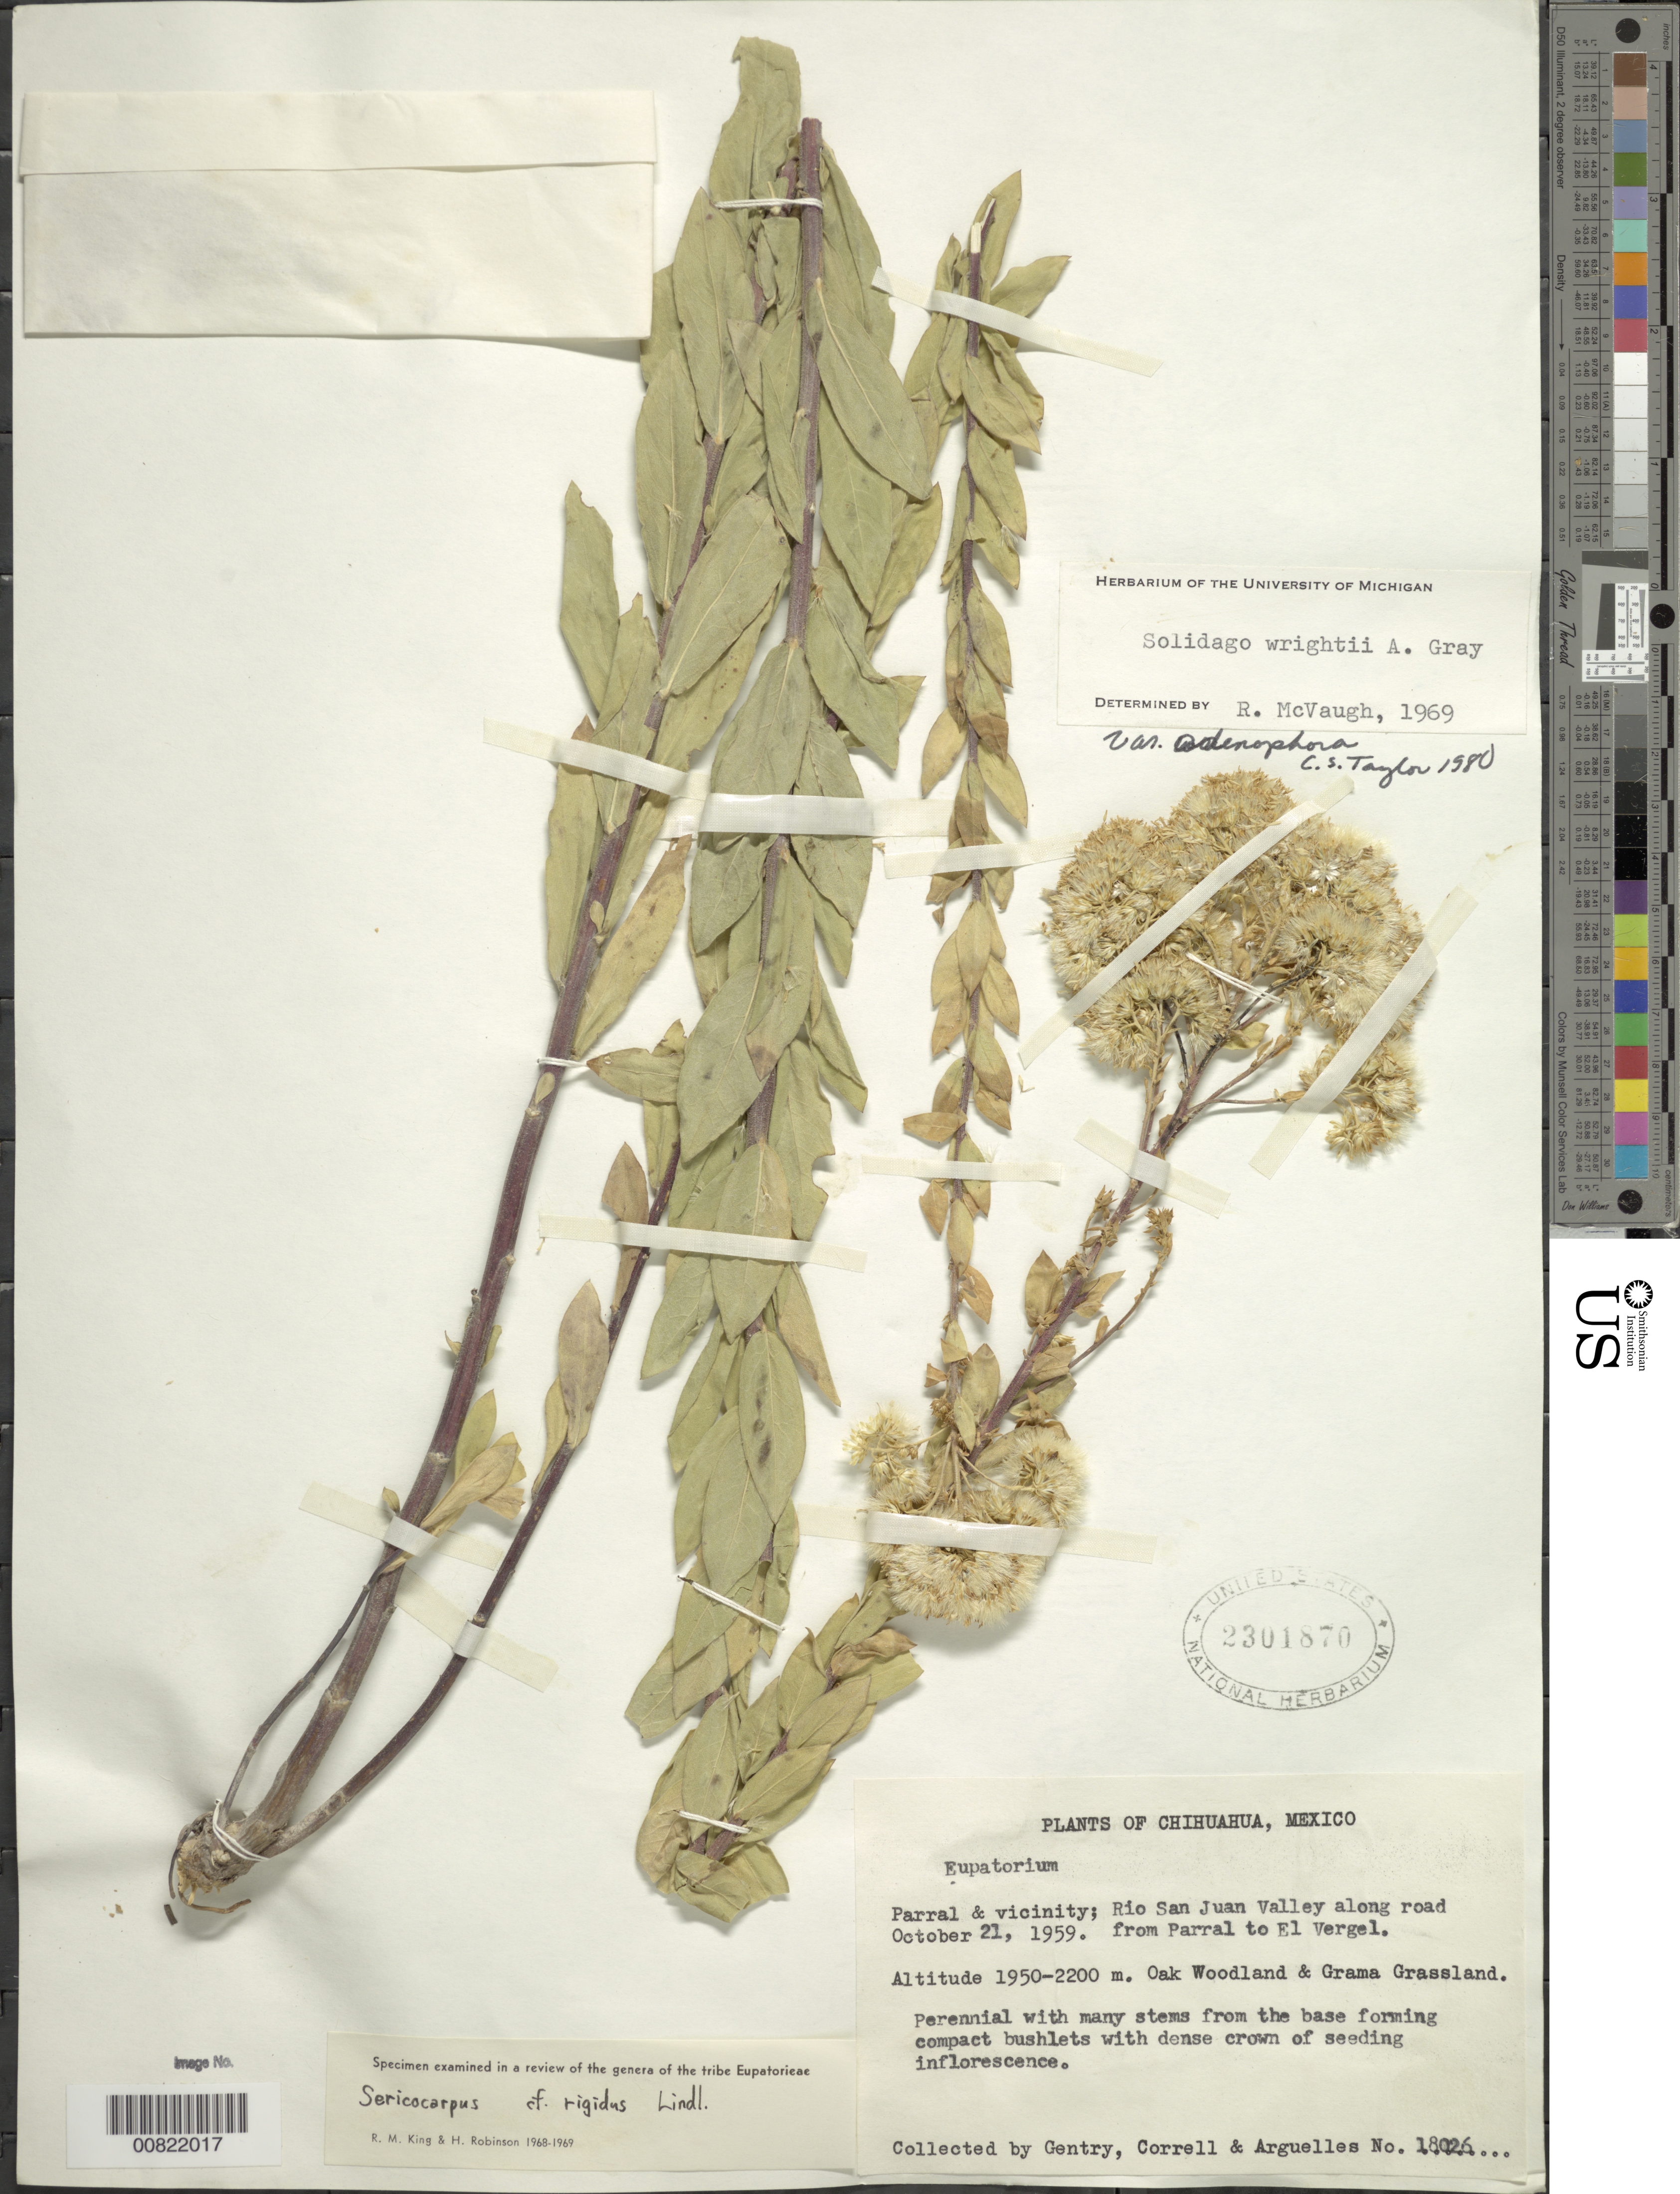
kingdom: Plantae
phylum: Tracheophyta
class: Magnoliopsida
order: Asterales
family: Asteraceae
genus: Solidago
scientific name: Solidago wrightii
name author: A. Gray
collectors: Gentry, --, -- Correll & Arguelles, --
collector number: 18026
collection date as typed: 21 Oct 1959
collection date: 1959-10-21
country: Mexico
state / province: Chihuahua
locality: Parral, Chihuahua and vicinity; Rio San Juan Valley along road from Parral to El Vergel.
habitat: Oak Woodland & Grama Grassland.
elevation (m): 2200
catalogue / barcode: US 2301870